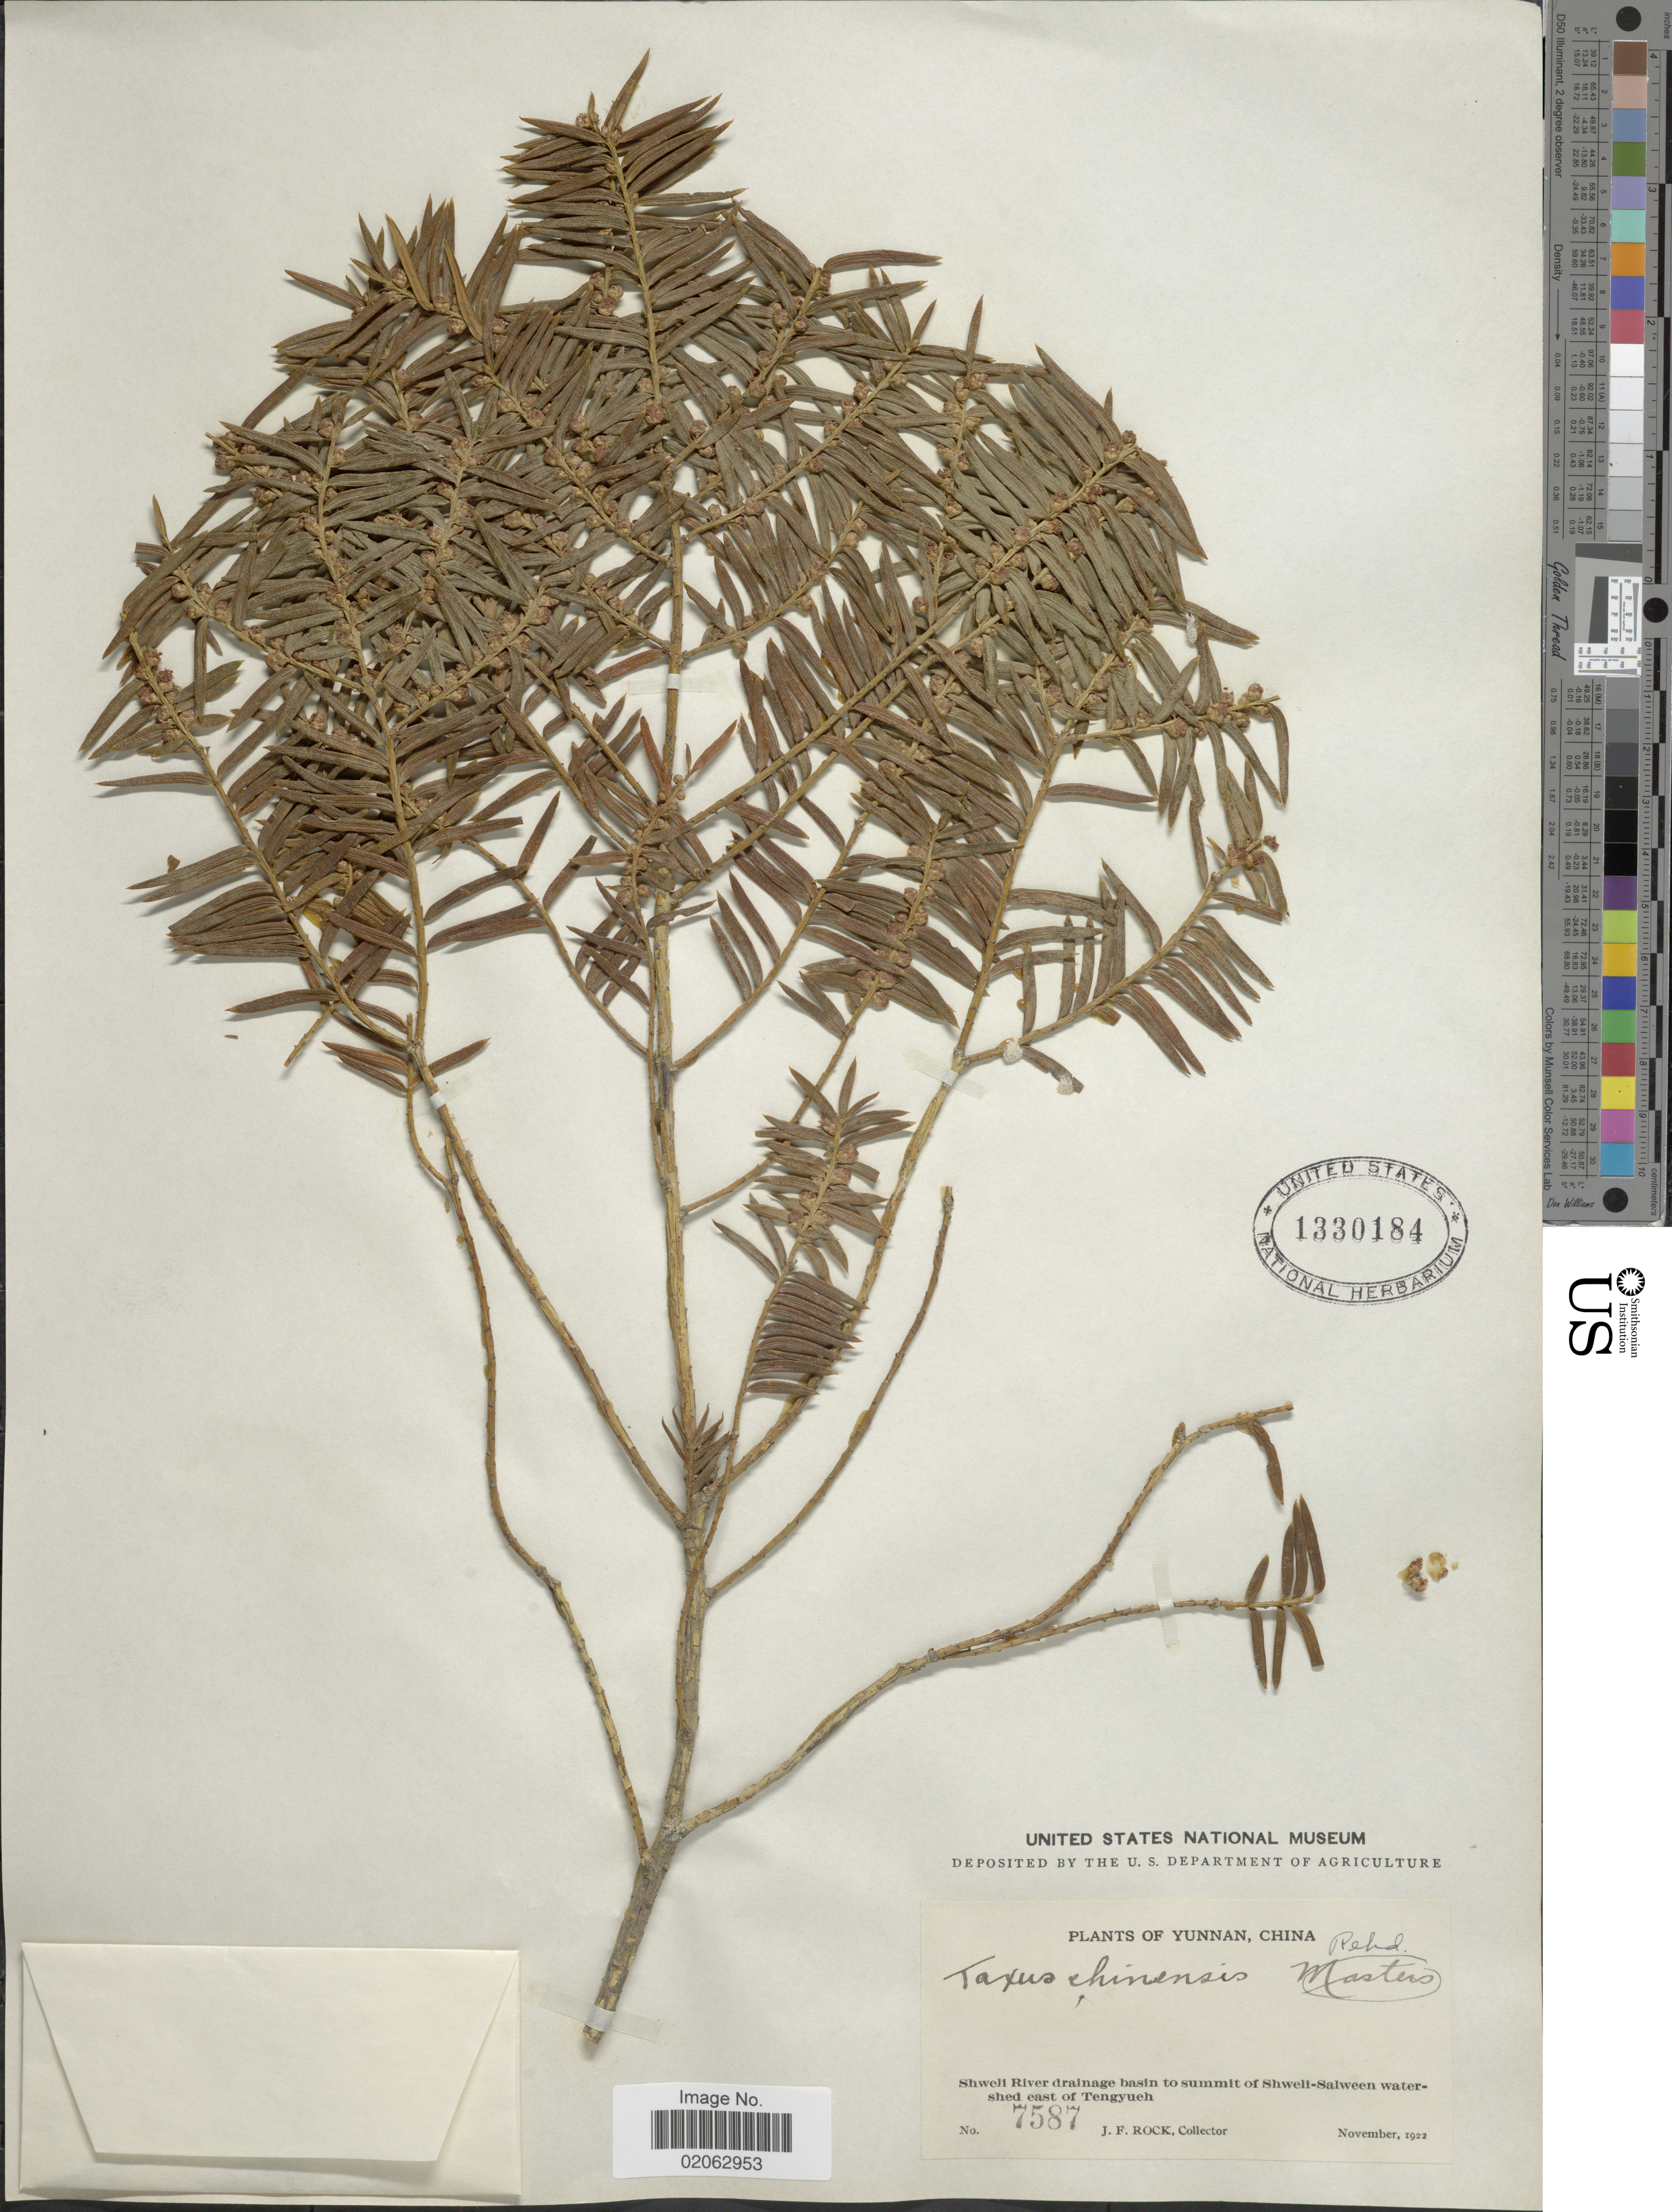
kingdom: Plantae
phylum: Tracheophyta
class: Pinopsida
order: Pinales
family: Taxaceae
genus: Taxus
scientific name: Taxus celebica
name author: (Warb.) H.L. Li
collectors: J. Rock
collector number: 7587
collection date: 1922-11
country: China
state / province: Yunnan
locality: Shweli River drainage basin to summit of Shweli-Salween watershed east of Tengyueh.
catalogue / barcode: US 1330184